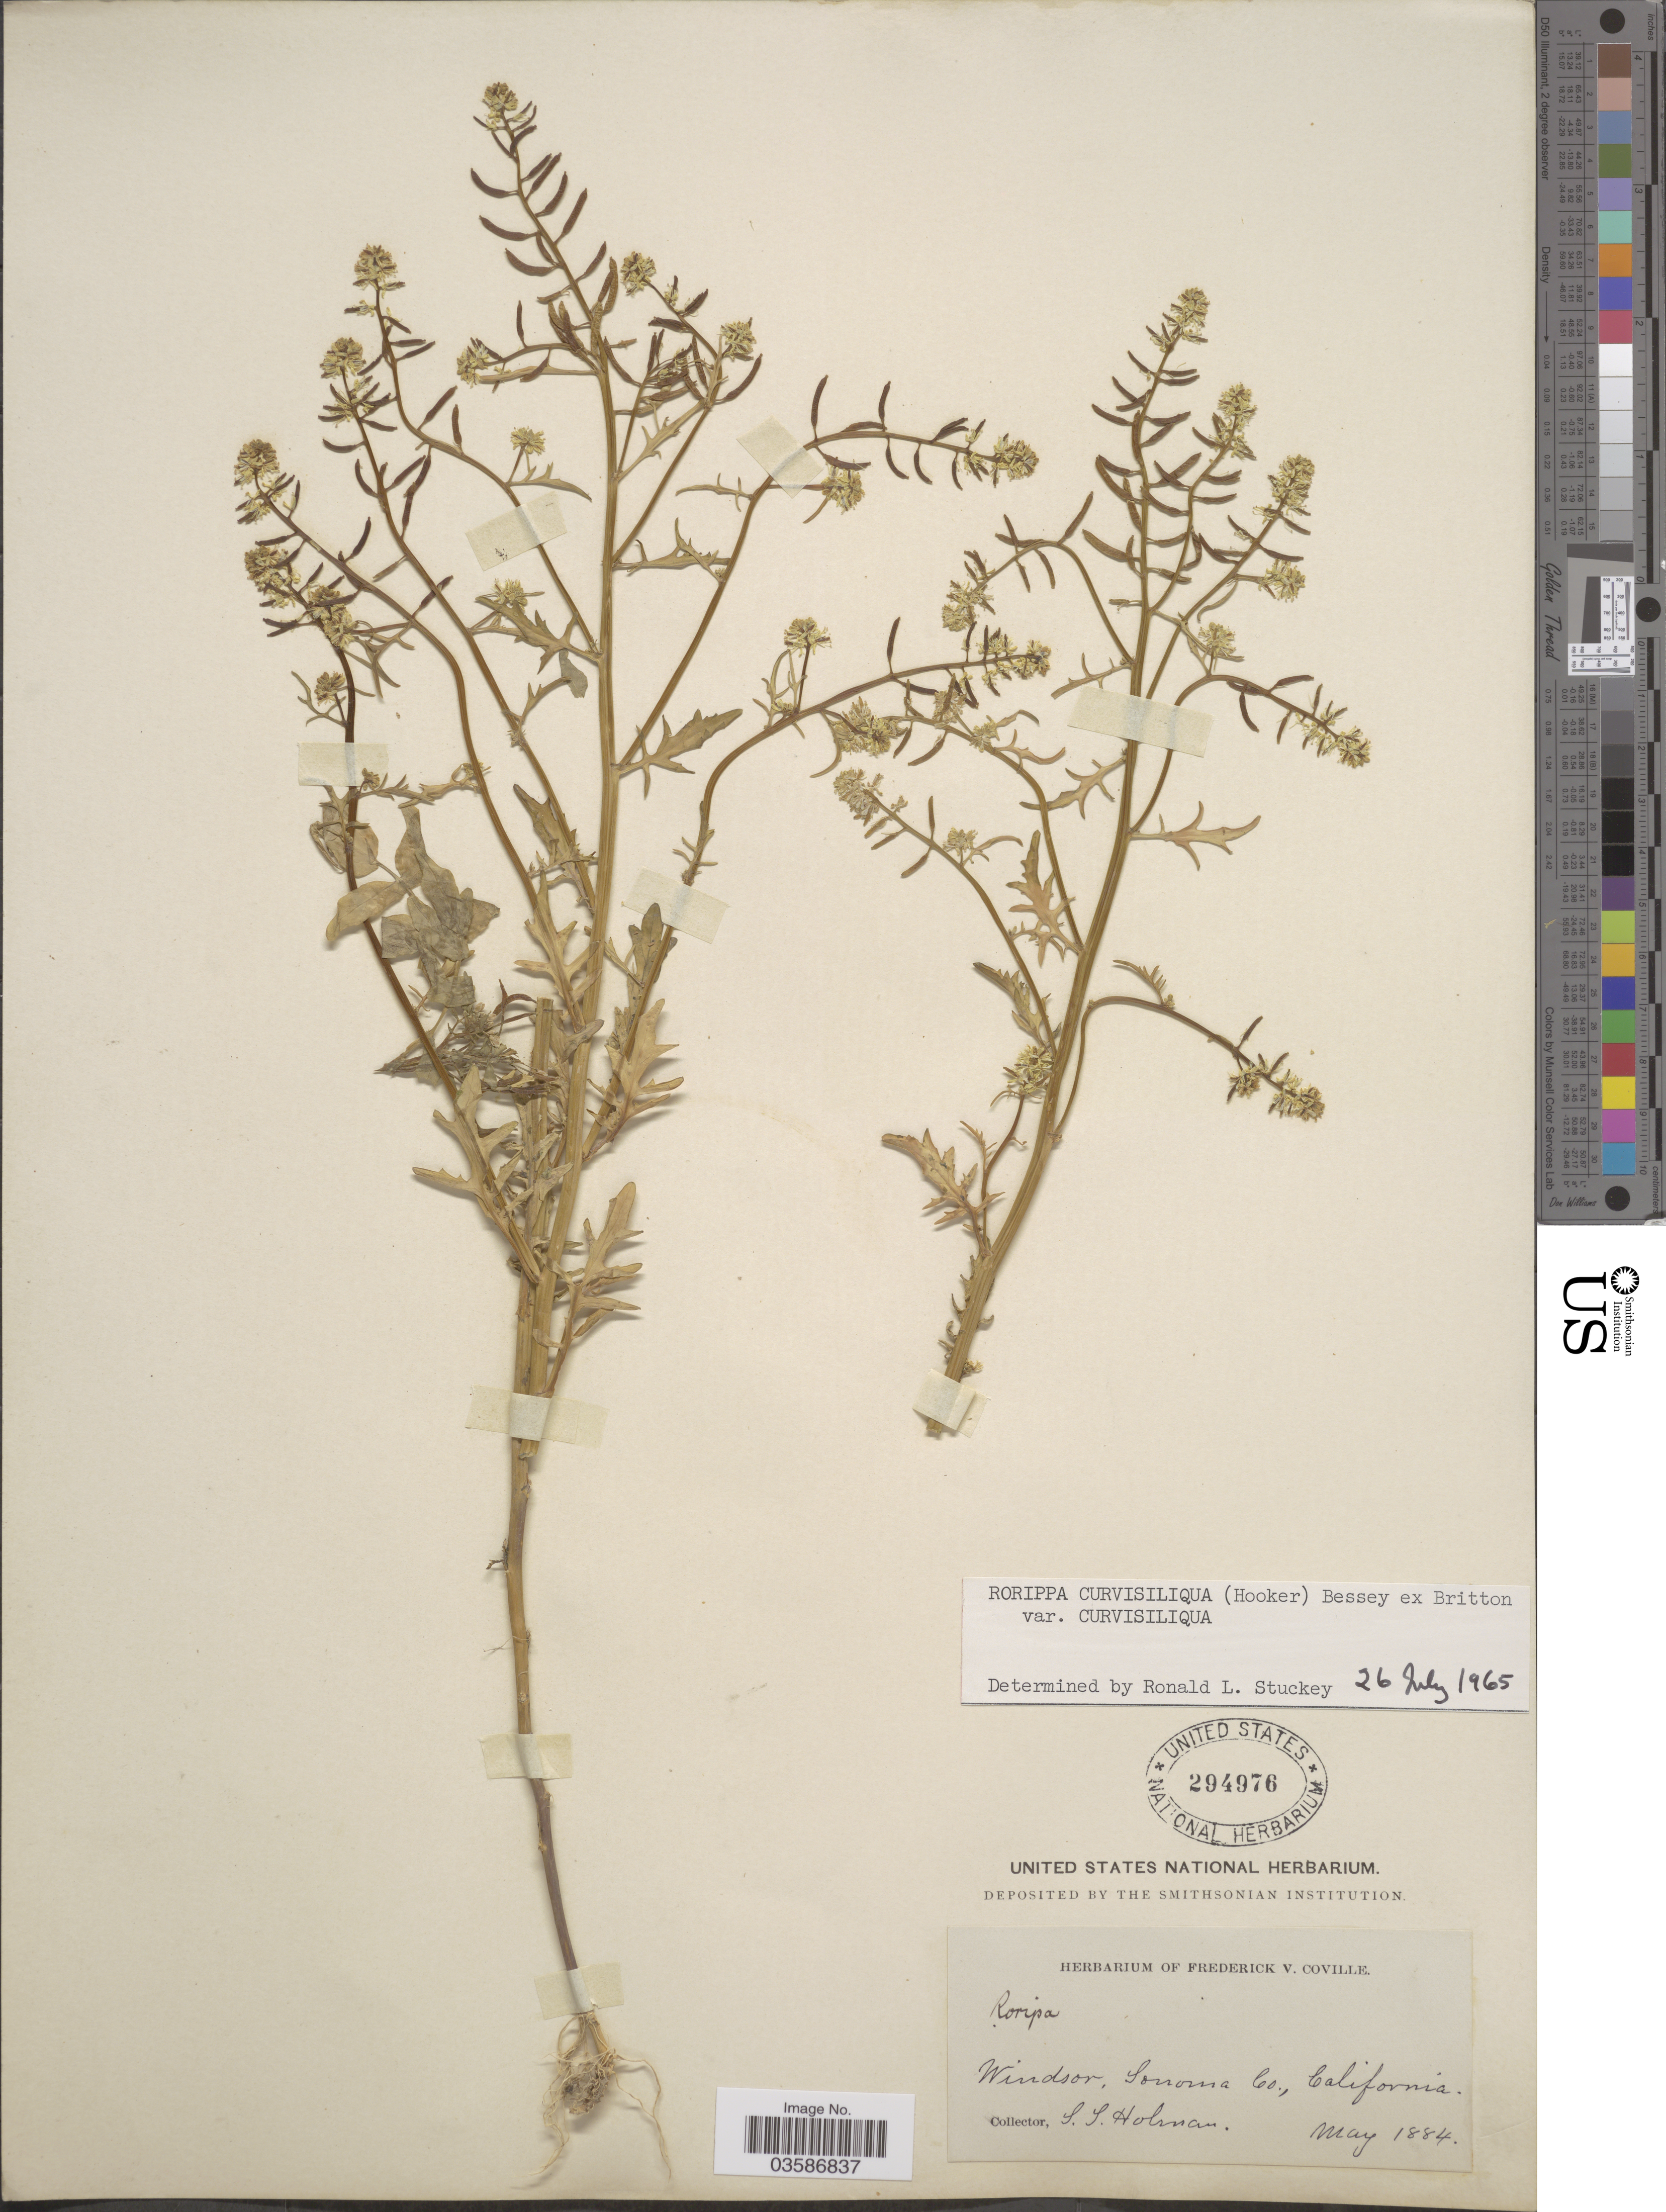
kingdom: Plantae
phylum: Tracheophyta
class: Magnoliopsida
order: Brassicales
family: Brassicaceae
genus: Rorippa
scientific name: Rorippa curvisiliqua var. curvisiliqua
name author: (Hook.) Bessey ex Britton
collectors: S. Holman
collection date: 1884-05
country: United States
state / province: California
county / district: Sonoma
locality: Windsor, Sonoma Co.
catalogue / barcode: US 294976